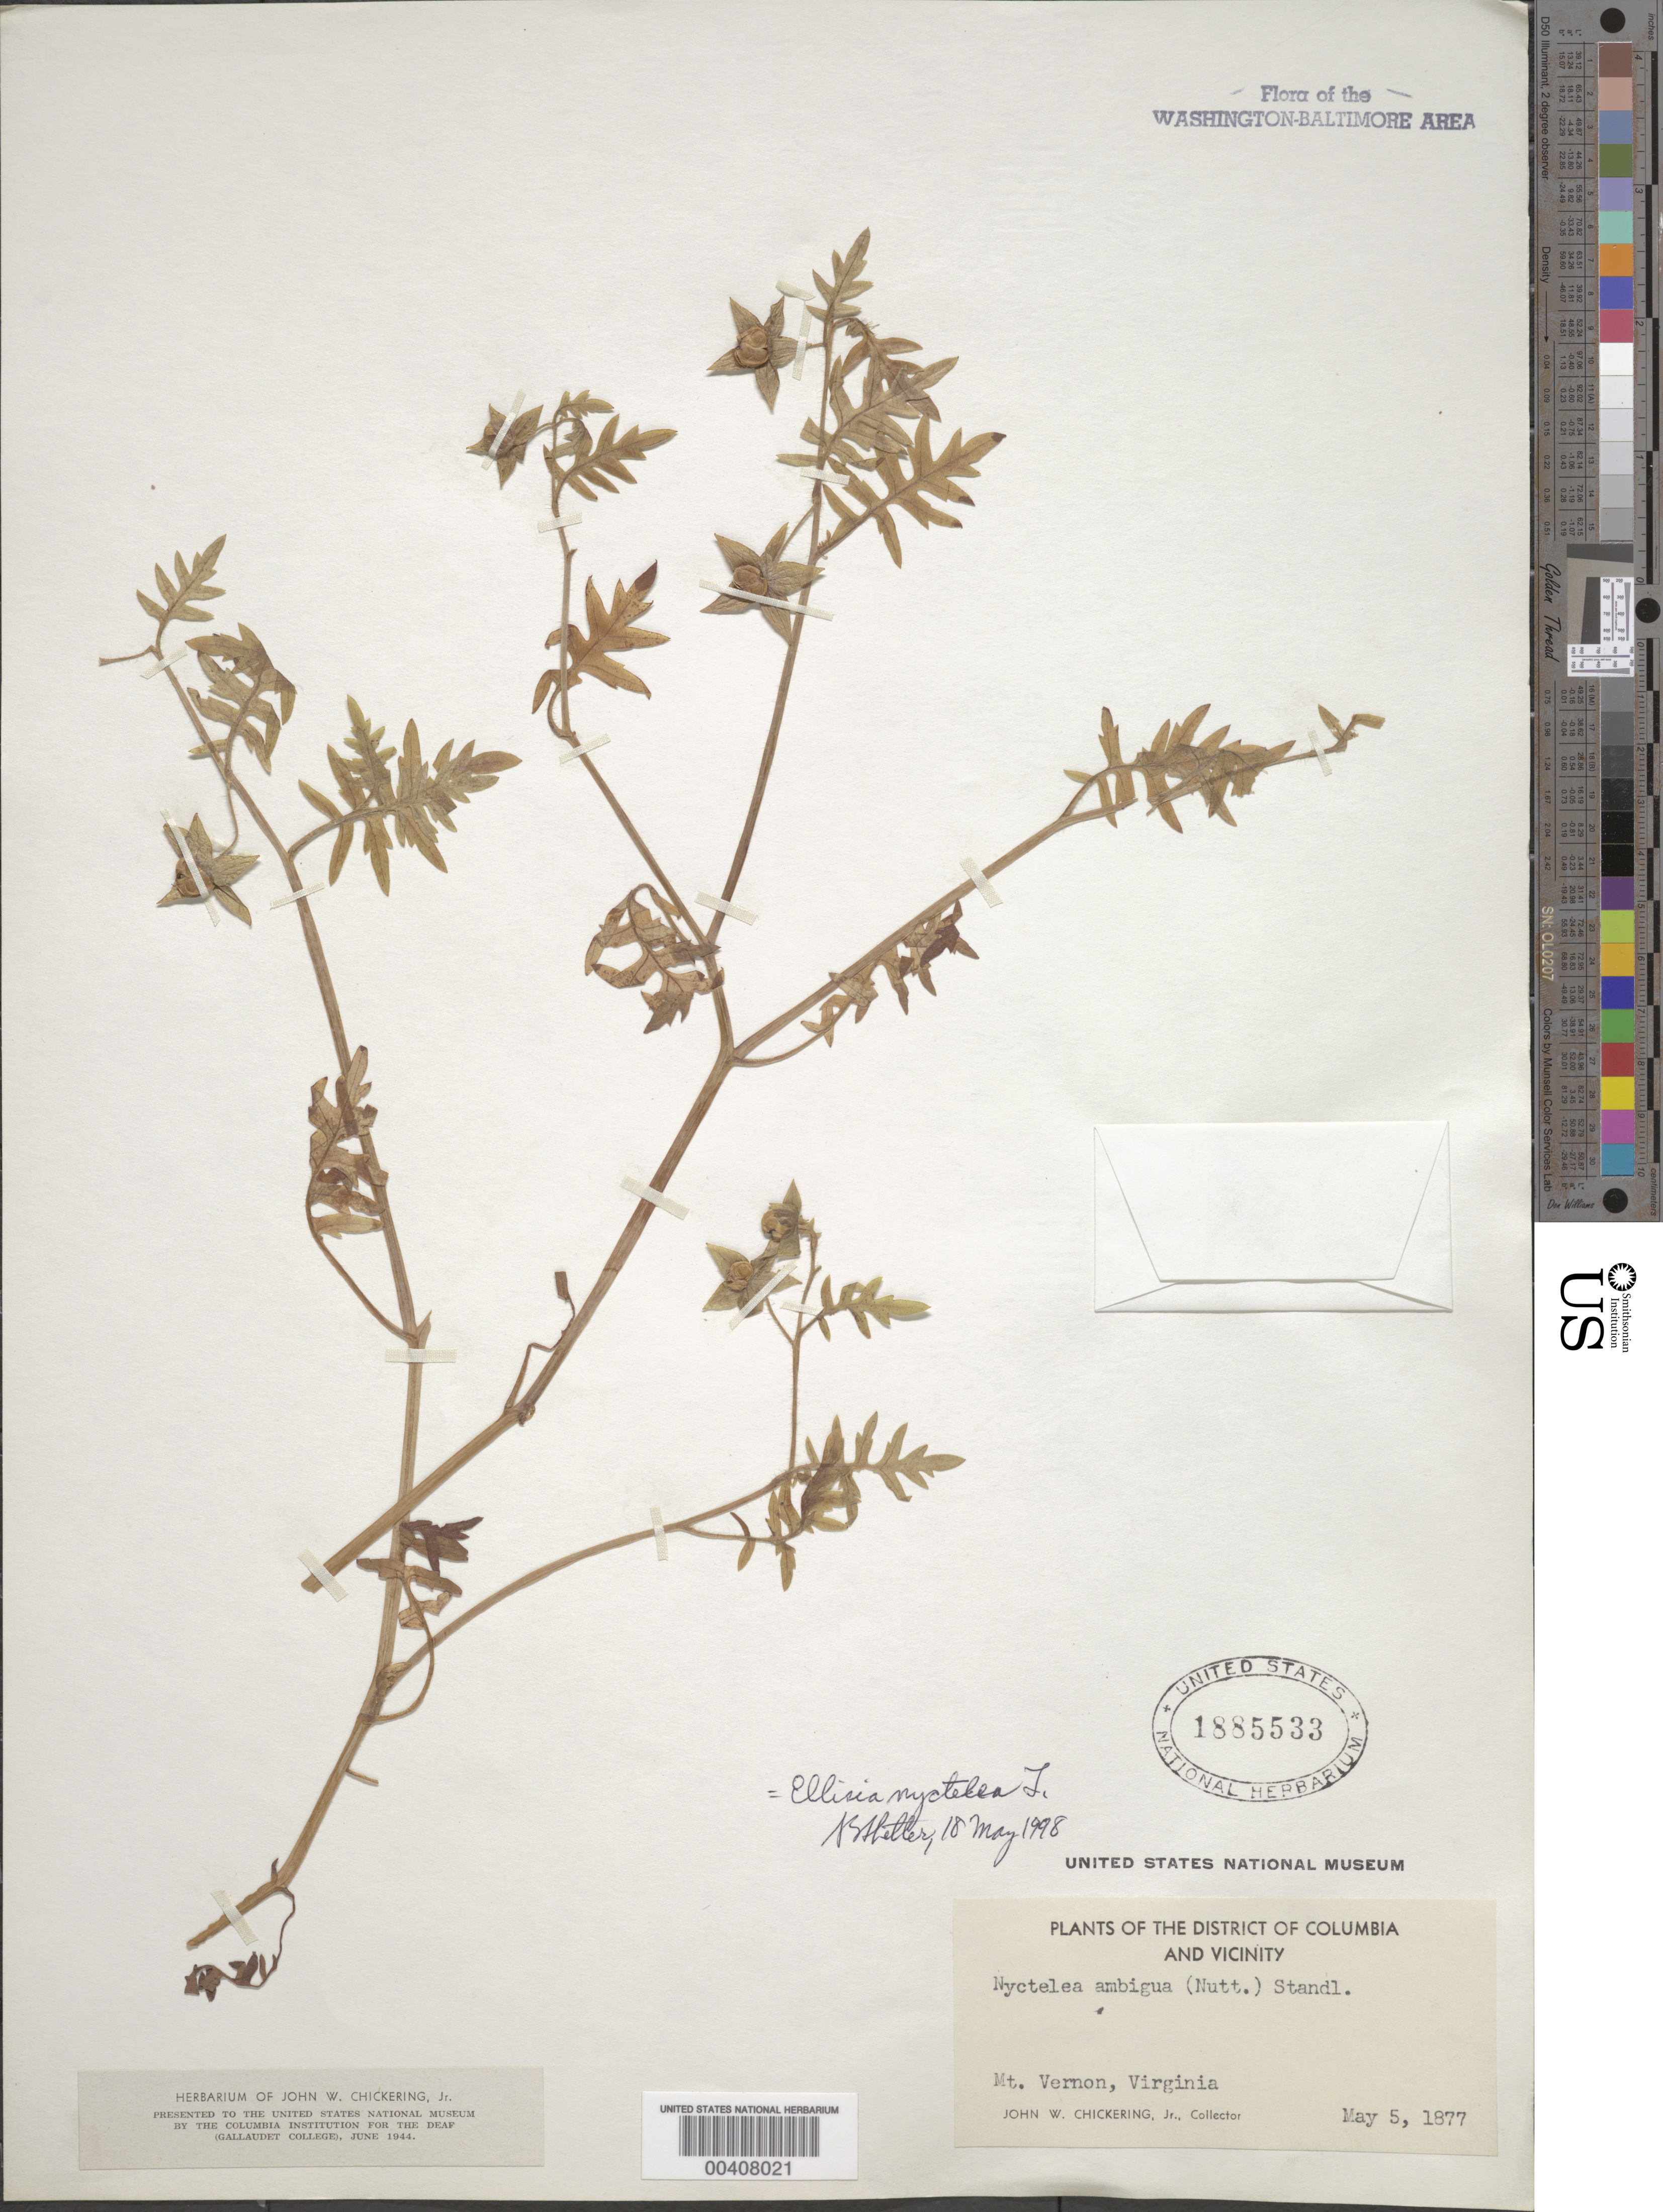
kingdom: Plantae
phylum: Tracheophyta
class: Magnoliopsida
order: Boraginales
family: Hydrophyllaceae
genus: Ellisia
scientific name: Ellisia nyctelea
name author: L.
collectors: J. W. Chickering Jr.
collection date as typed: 05 May 1877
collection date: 1877-05-05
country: United States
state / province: Virginia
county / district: Fairfax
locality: Mt Vernon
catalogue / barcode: US 1885533